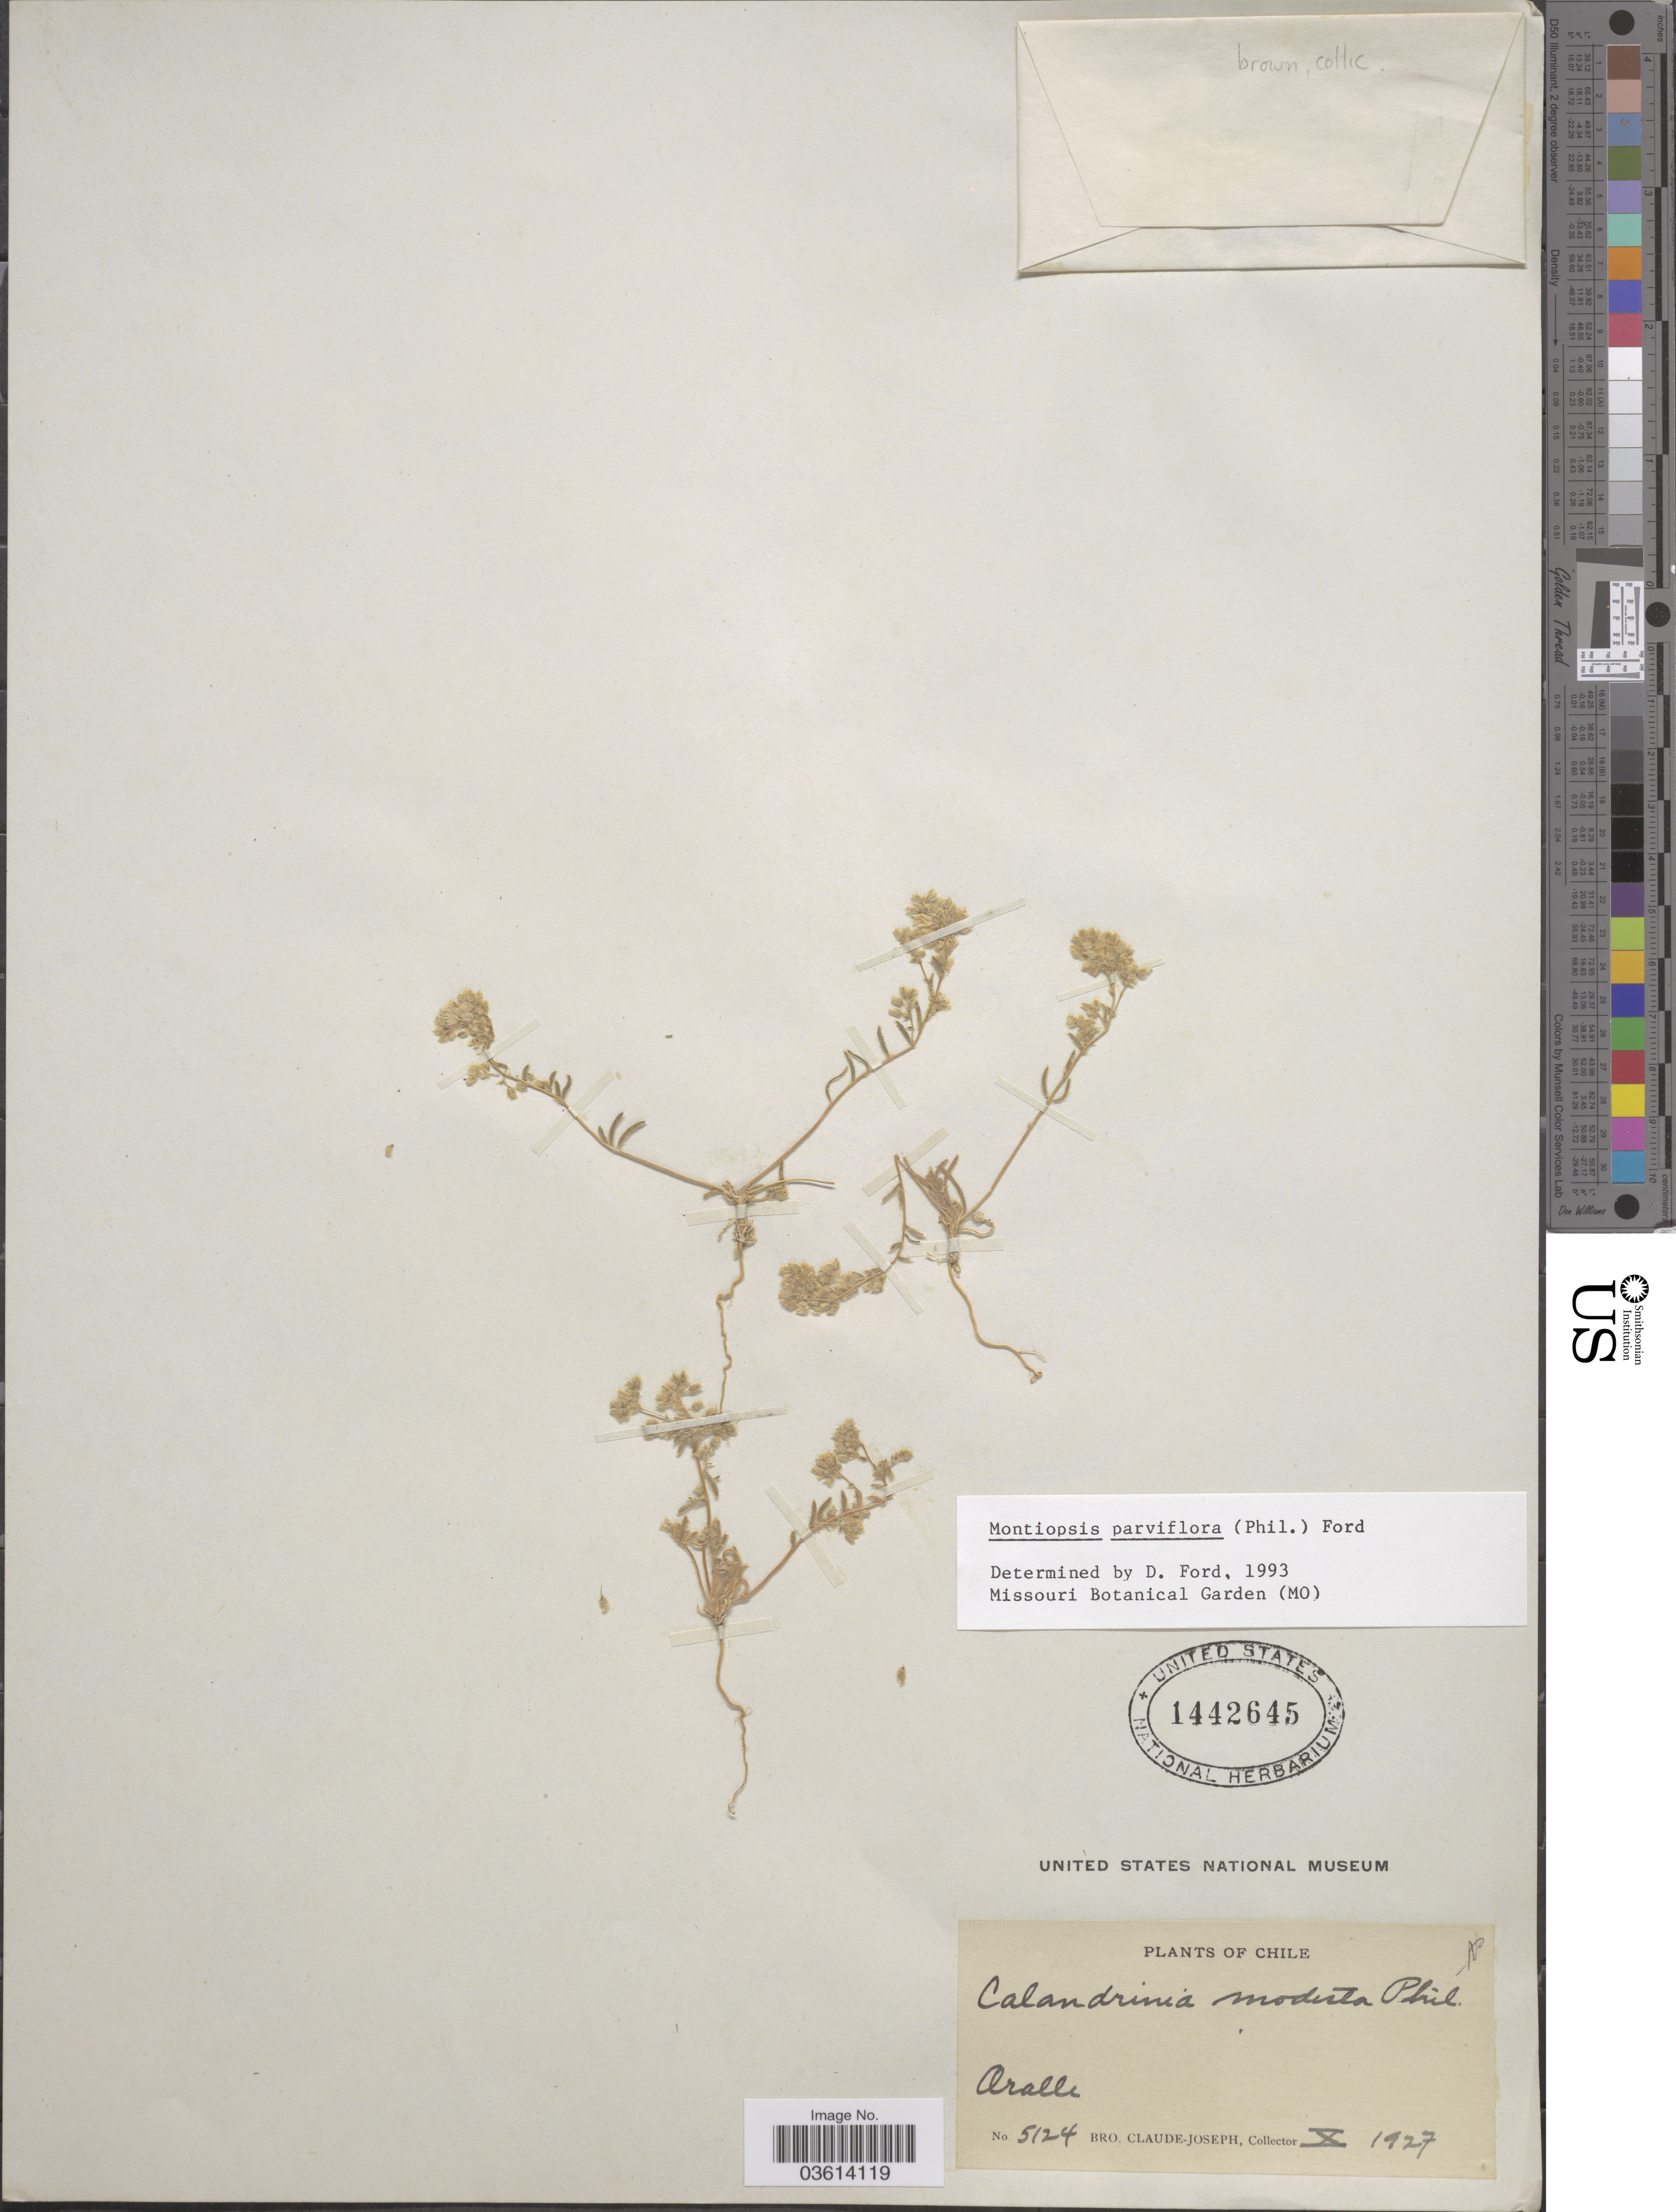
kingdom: Plantae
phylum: Tracheophyta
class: Magnoliopsida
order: Caryophyllales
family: Montiaceae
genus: Montiopsis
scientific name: Montiopsis parviflora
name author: (Phil.) D.I. Ford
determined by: Ford, D.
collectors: Bro. Claude-Joseph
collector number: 5124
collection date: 1927-10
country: Chile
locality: Ovalle.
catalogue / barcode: US 1442645